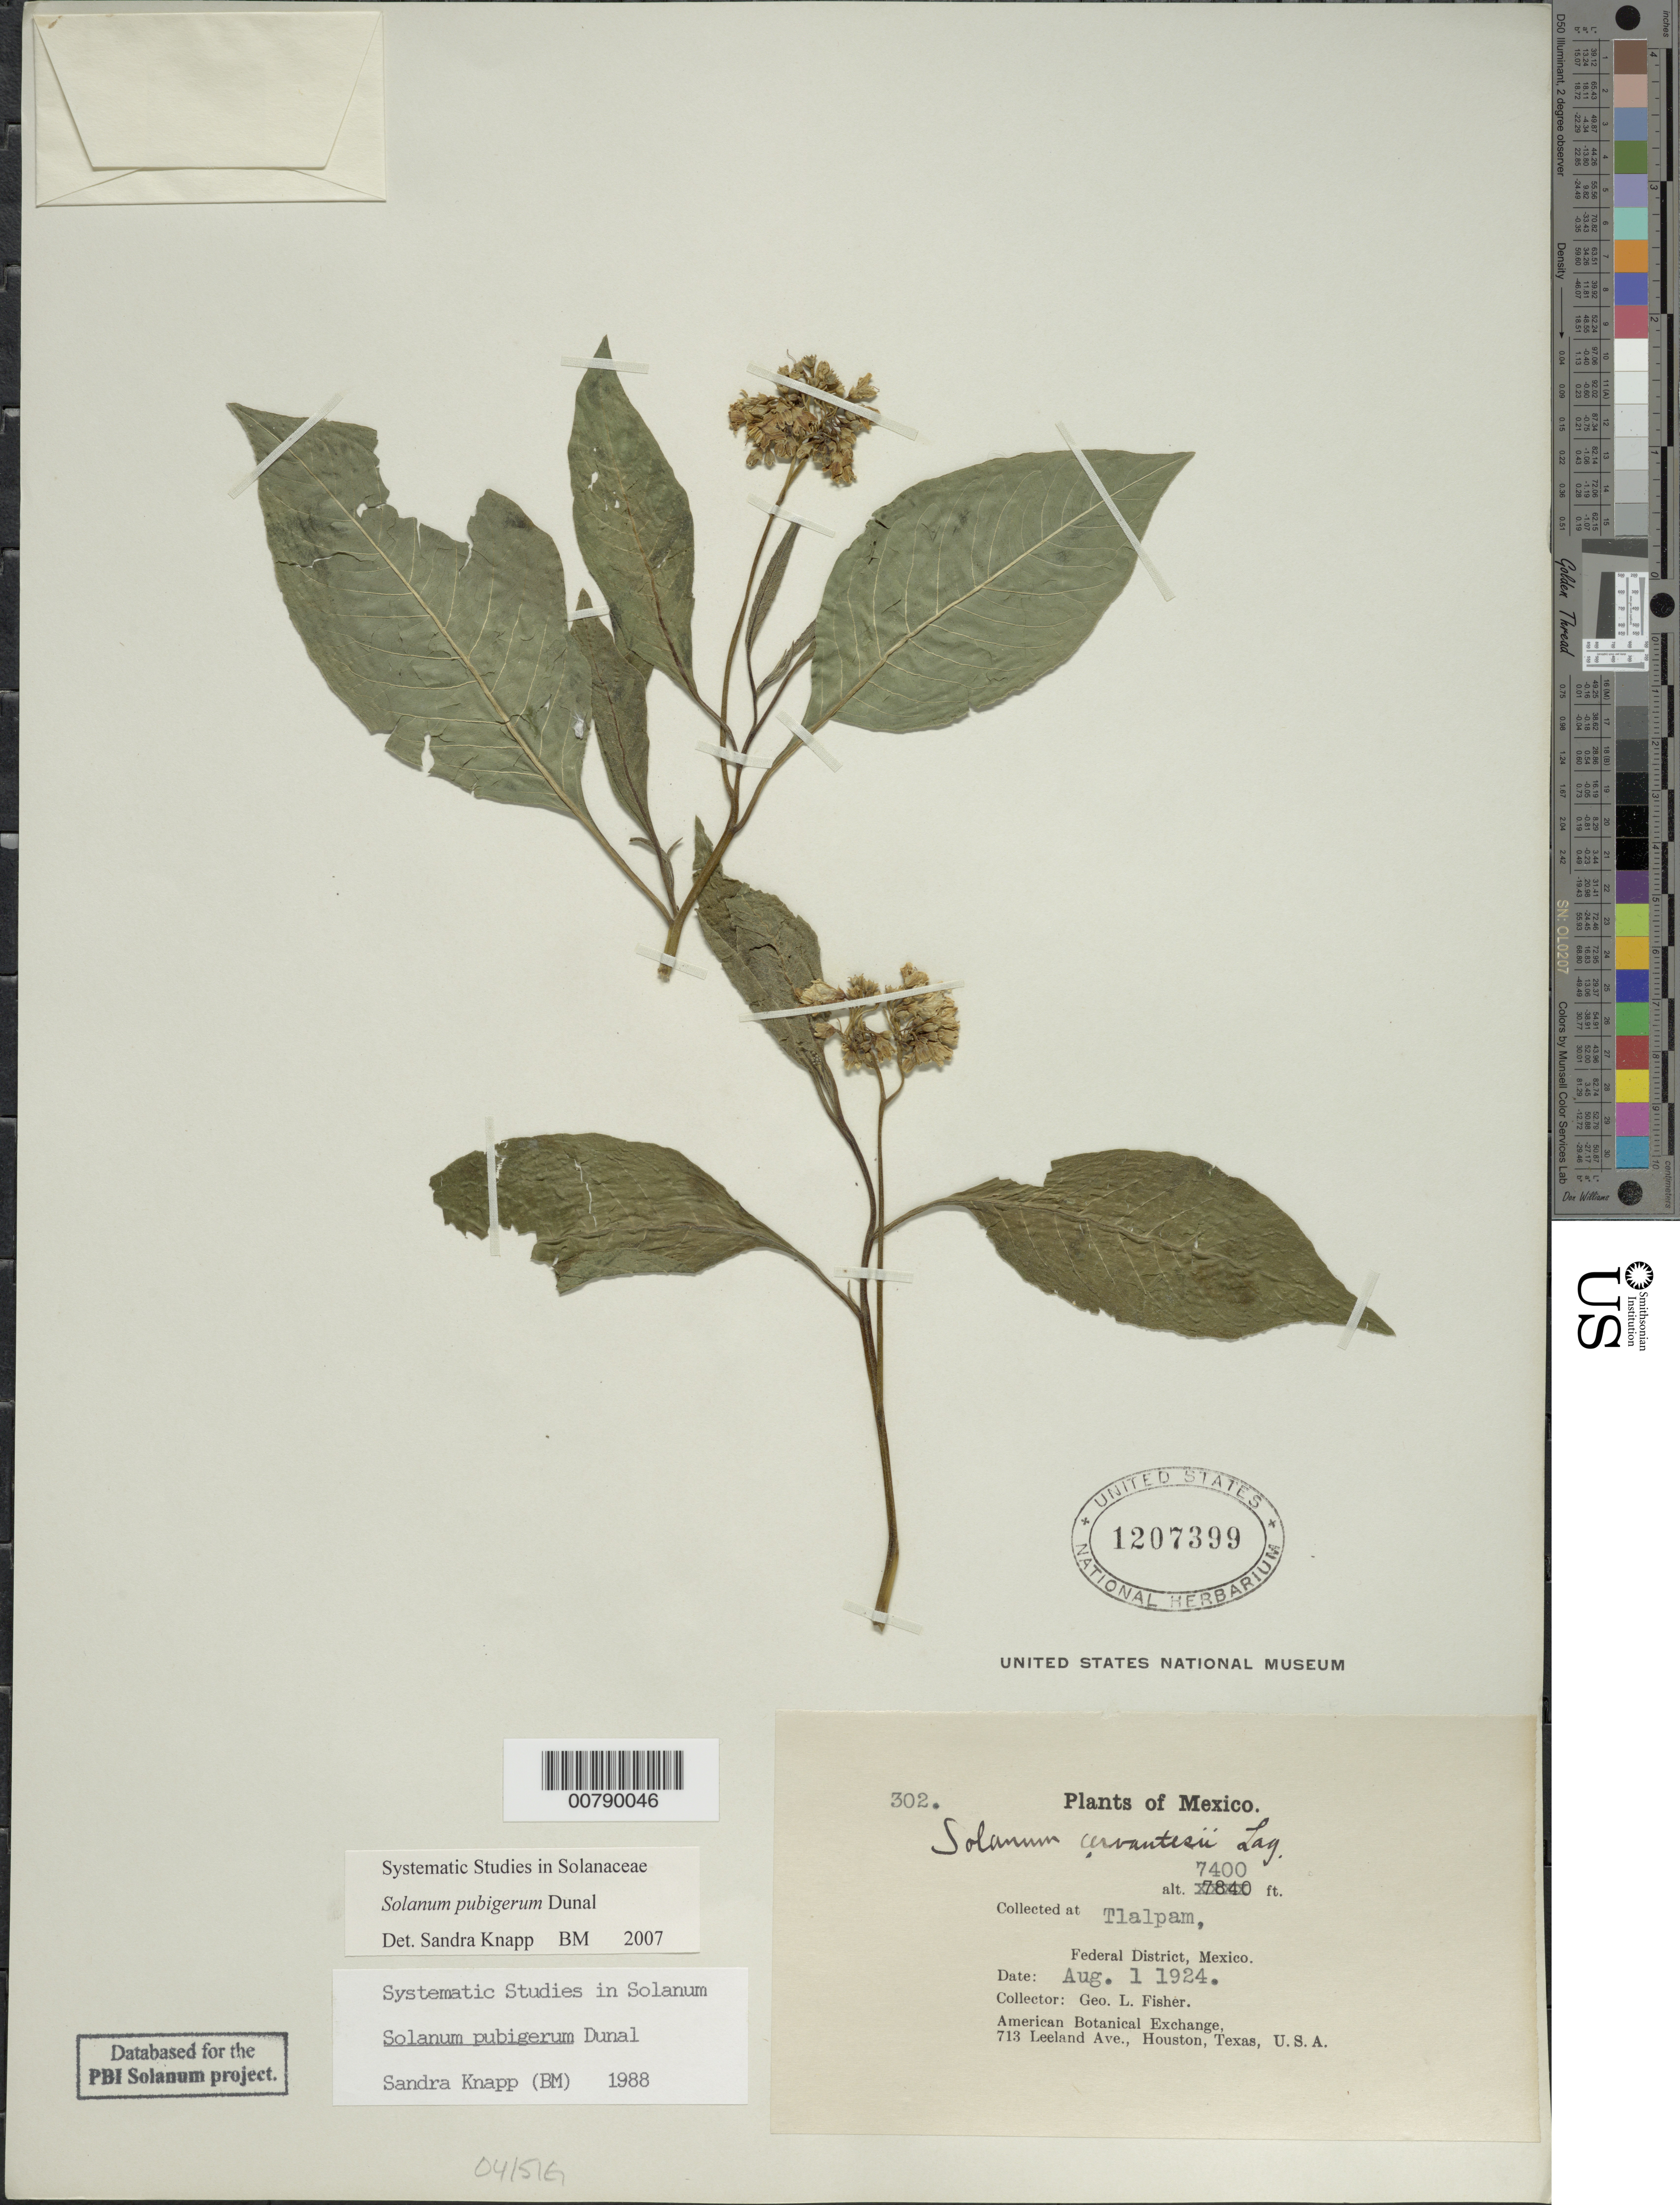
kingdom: Plantae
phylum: Tracheophyta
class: Magnoliopsida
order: Solanales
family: Solanaceae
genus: Solanum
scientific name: Solanum pubigerum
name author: Dunal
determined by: Knapp, S. D.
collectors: G. L. Fisher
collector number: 302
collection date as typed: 1 Aug 1924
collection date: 1924-08-01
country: Mexico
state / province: Distrito Federal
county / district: Tlalpan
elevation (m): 2256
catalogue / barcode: US 1207399